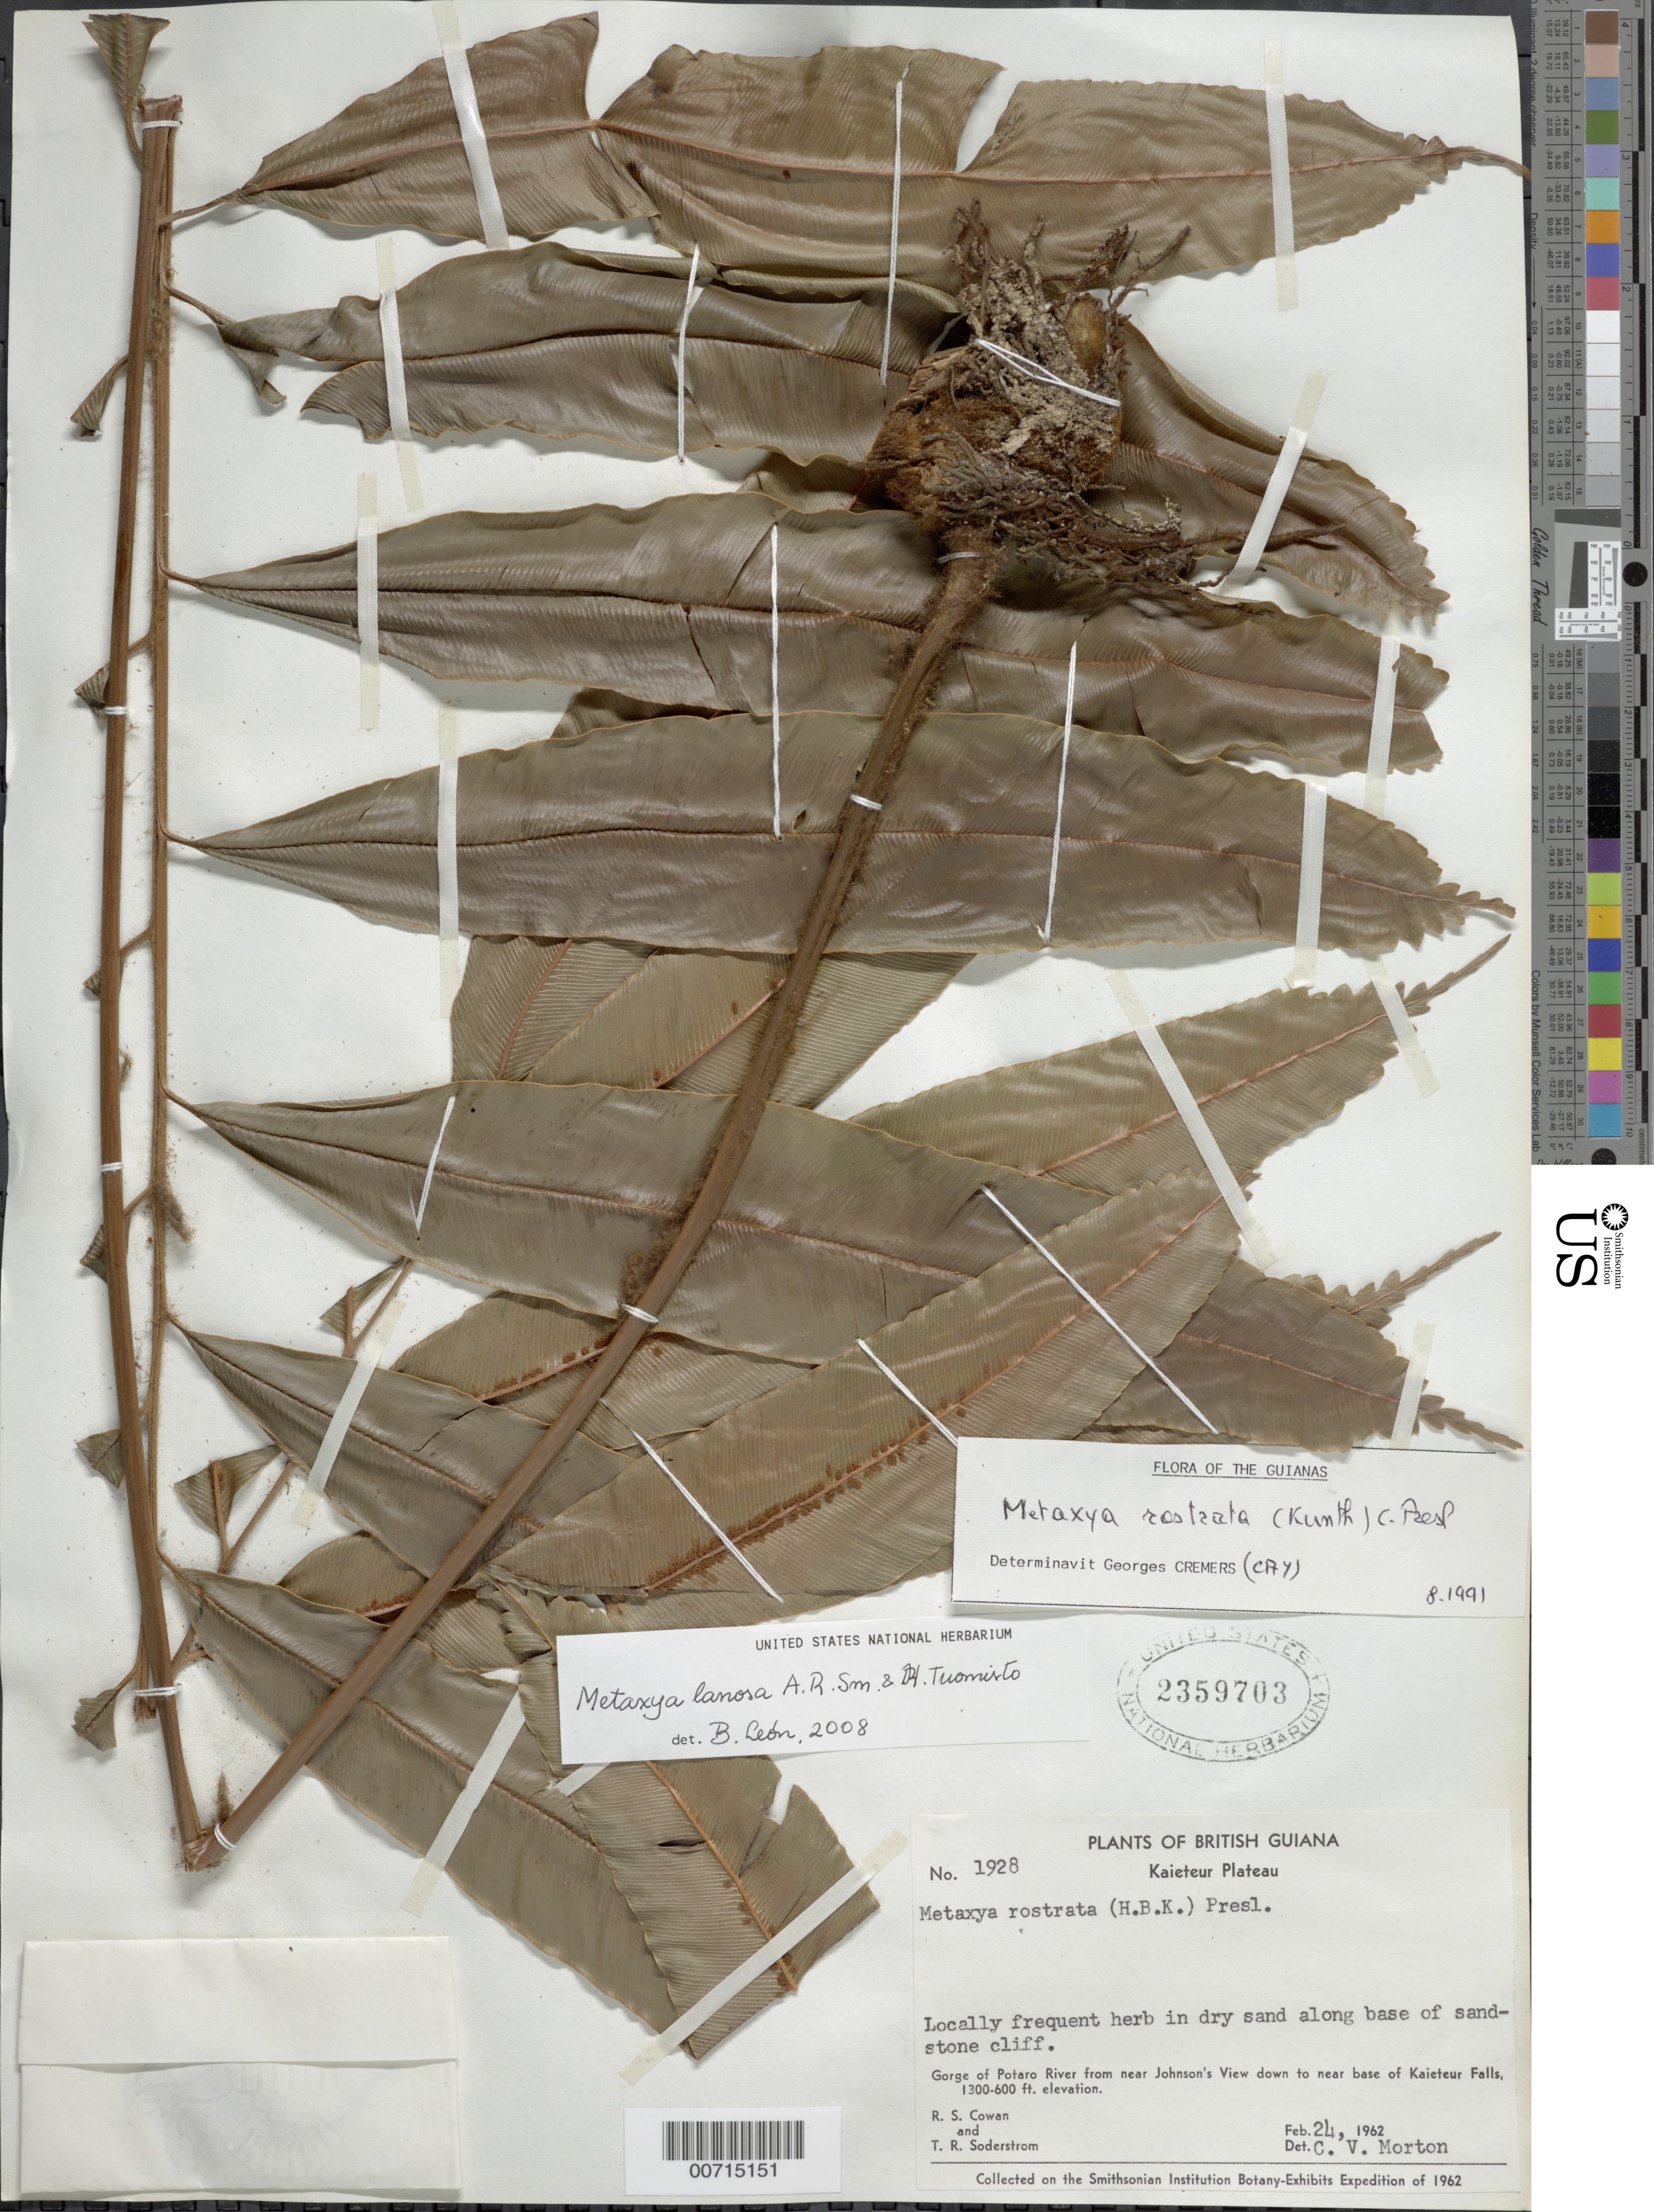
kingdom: Plantae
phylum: Tracheophyta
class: Polypodiopsida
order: Cyatheales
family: Metaxyaceae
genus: Metaxya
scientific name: Metaxya rostrata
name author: (Kunth) C. Presl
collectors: R. S. Cowan & T. R. Soderstrom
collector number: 1928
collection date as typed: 24-Feb-62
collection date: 1962-02-24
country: Guyana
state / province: Potaro-Siparuni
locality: Kaieteur Plateau, Kaieteur Falls, Potaro Gorge from Johnson's View to near base of Falls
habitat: Dry sand along base of sandstone cliff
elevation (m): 183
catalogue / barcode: US 2359703